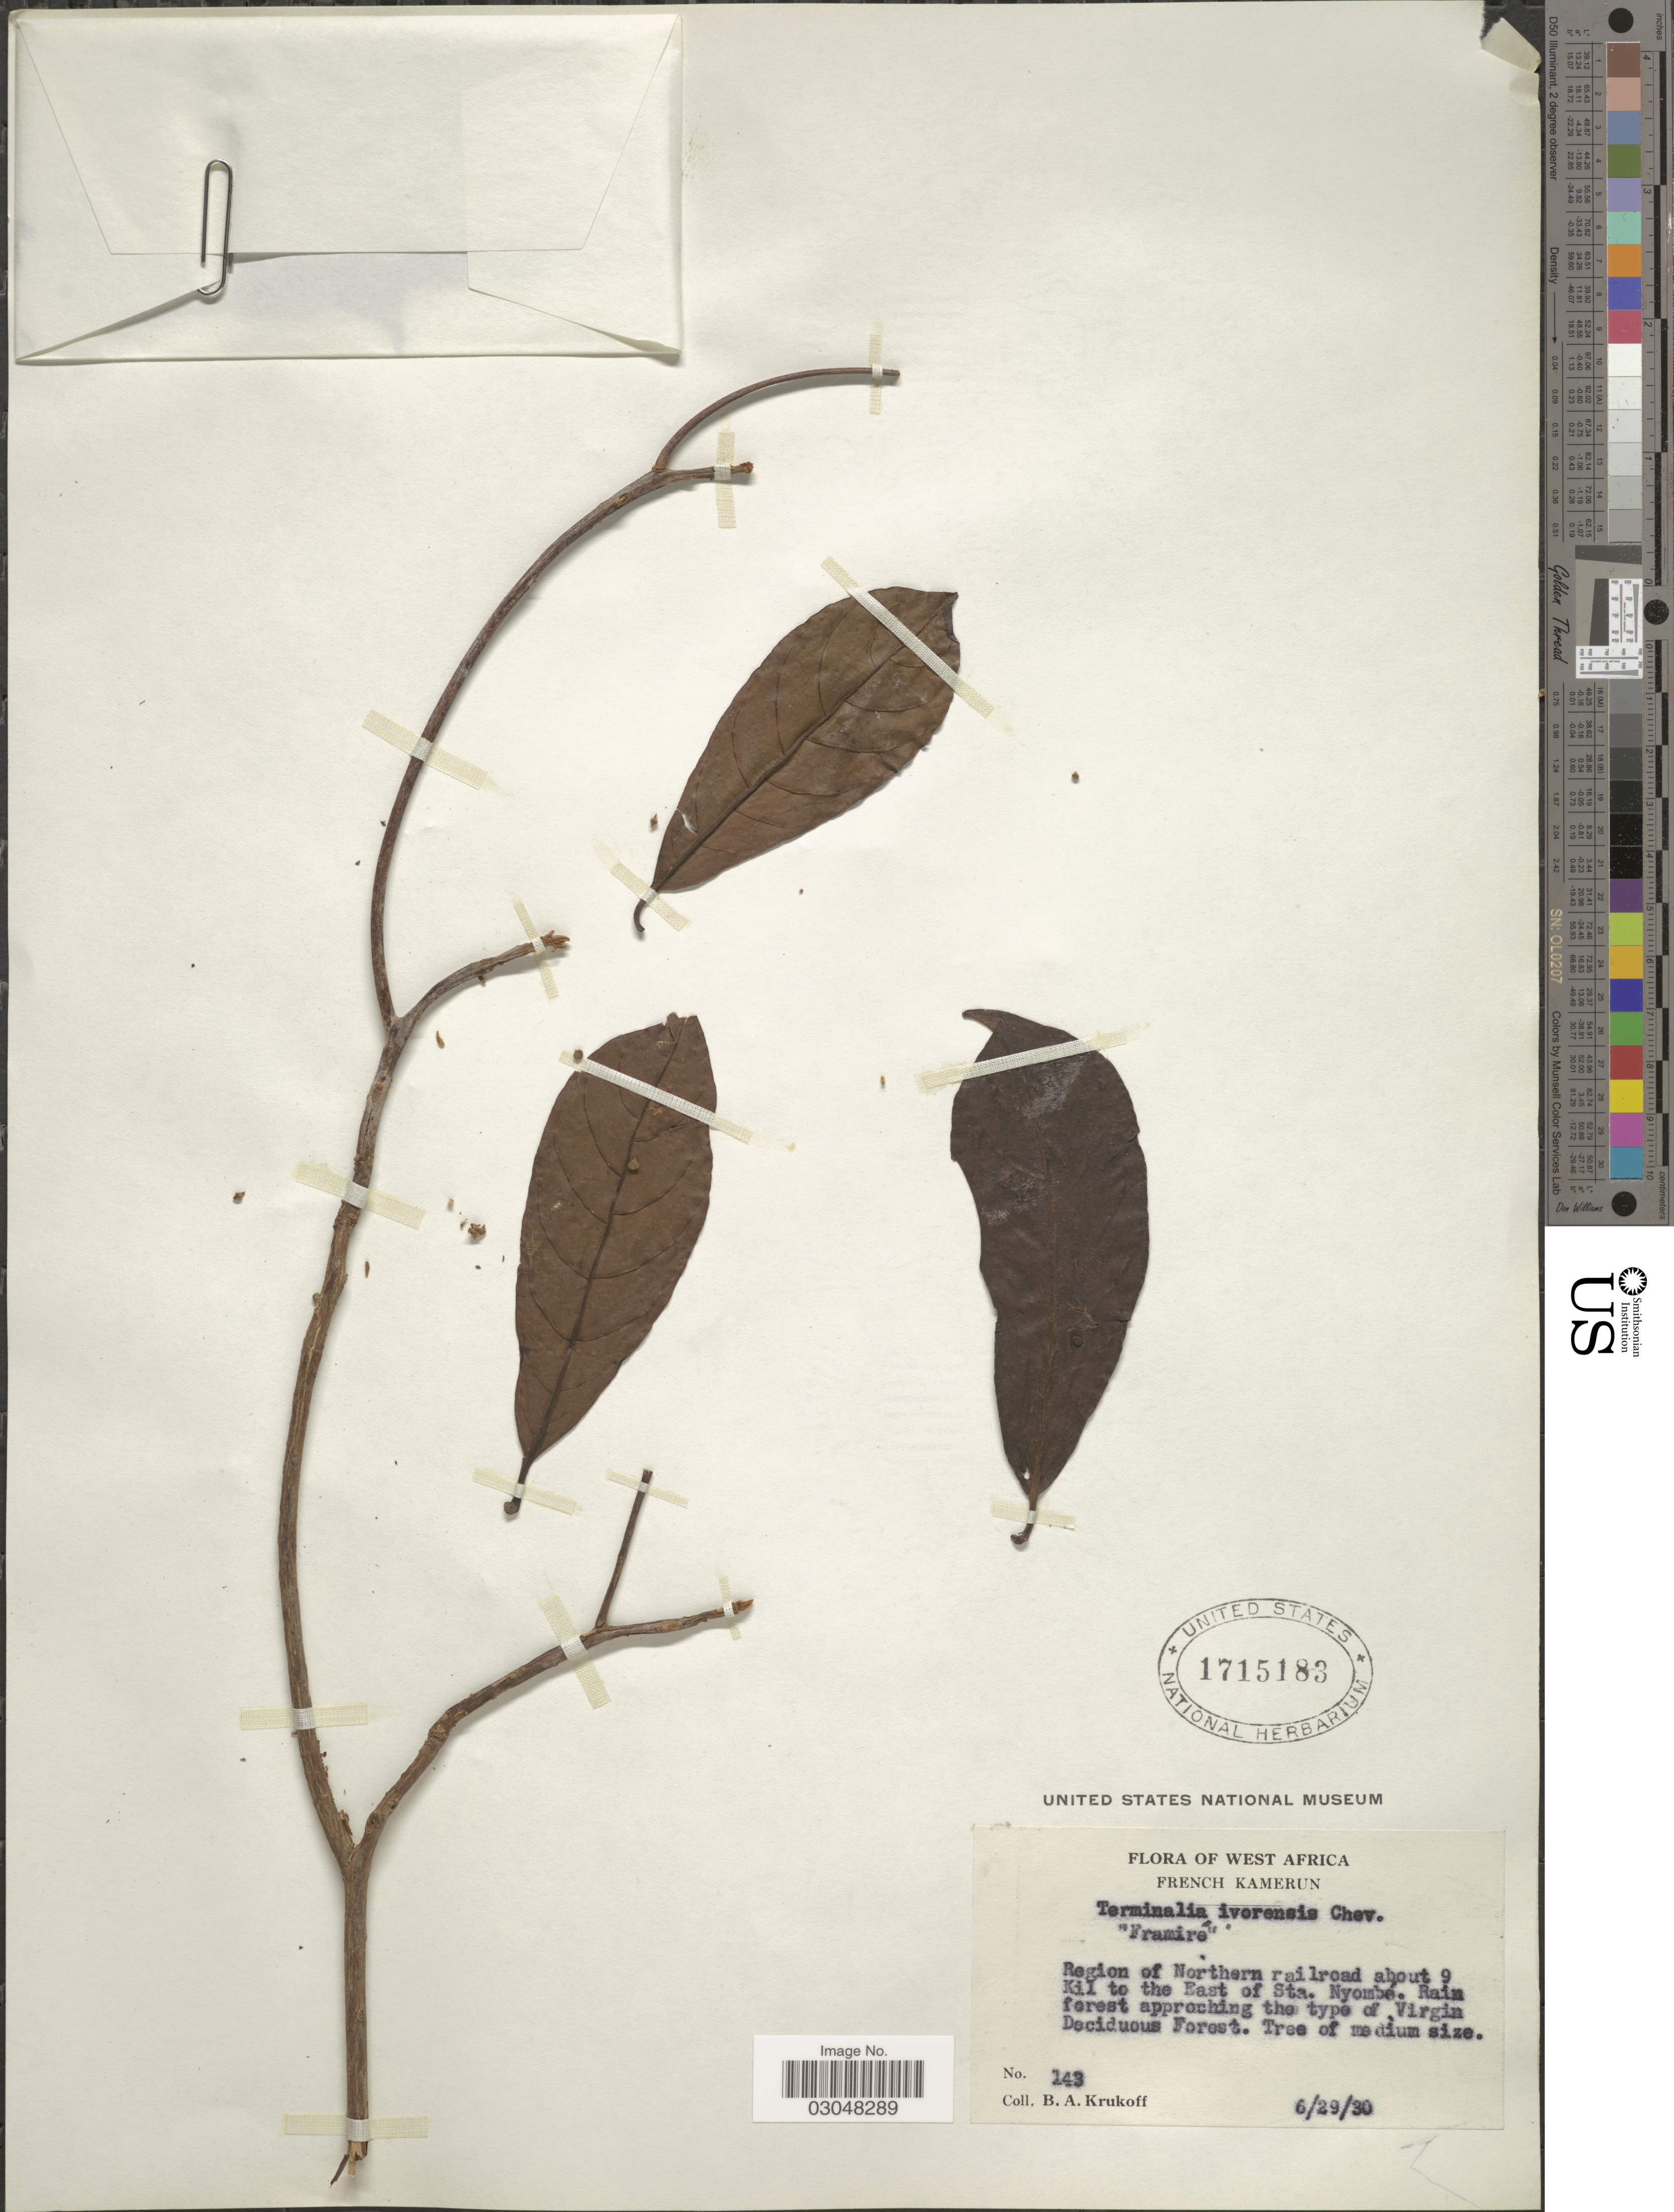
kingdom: Plantae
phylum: Tracheophyta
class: Magnoliopsida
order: Myrtales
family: Combretaceae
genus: Terminalia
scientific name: Terminalia ivorensis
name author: A. Chev.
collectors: B. A. Krukoff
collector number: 143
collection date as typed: Transcribed d/m/y: 29/6/30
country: Cameroon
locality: West Africa. French Kamerun. Region of Northern railroad about 9 Kil to the East of Sta. Nyombe.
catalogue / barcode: US 1715183